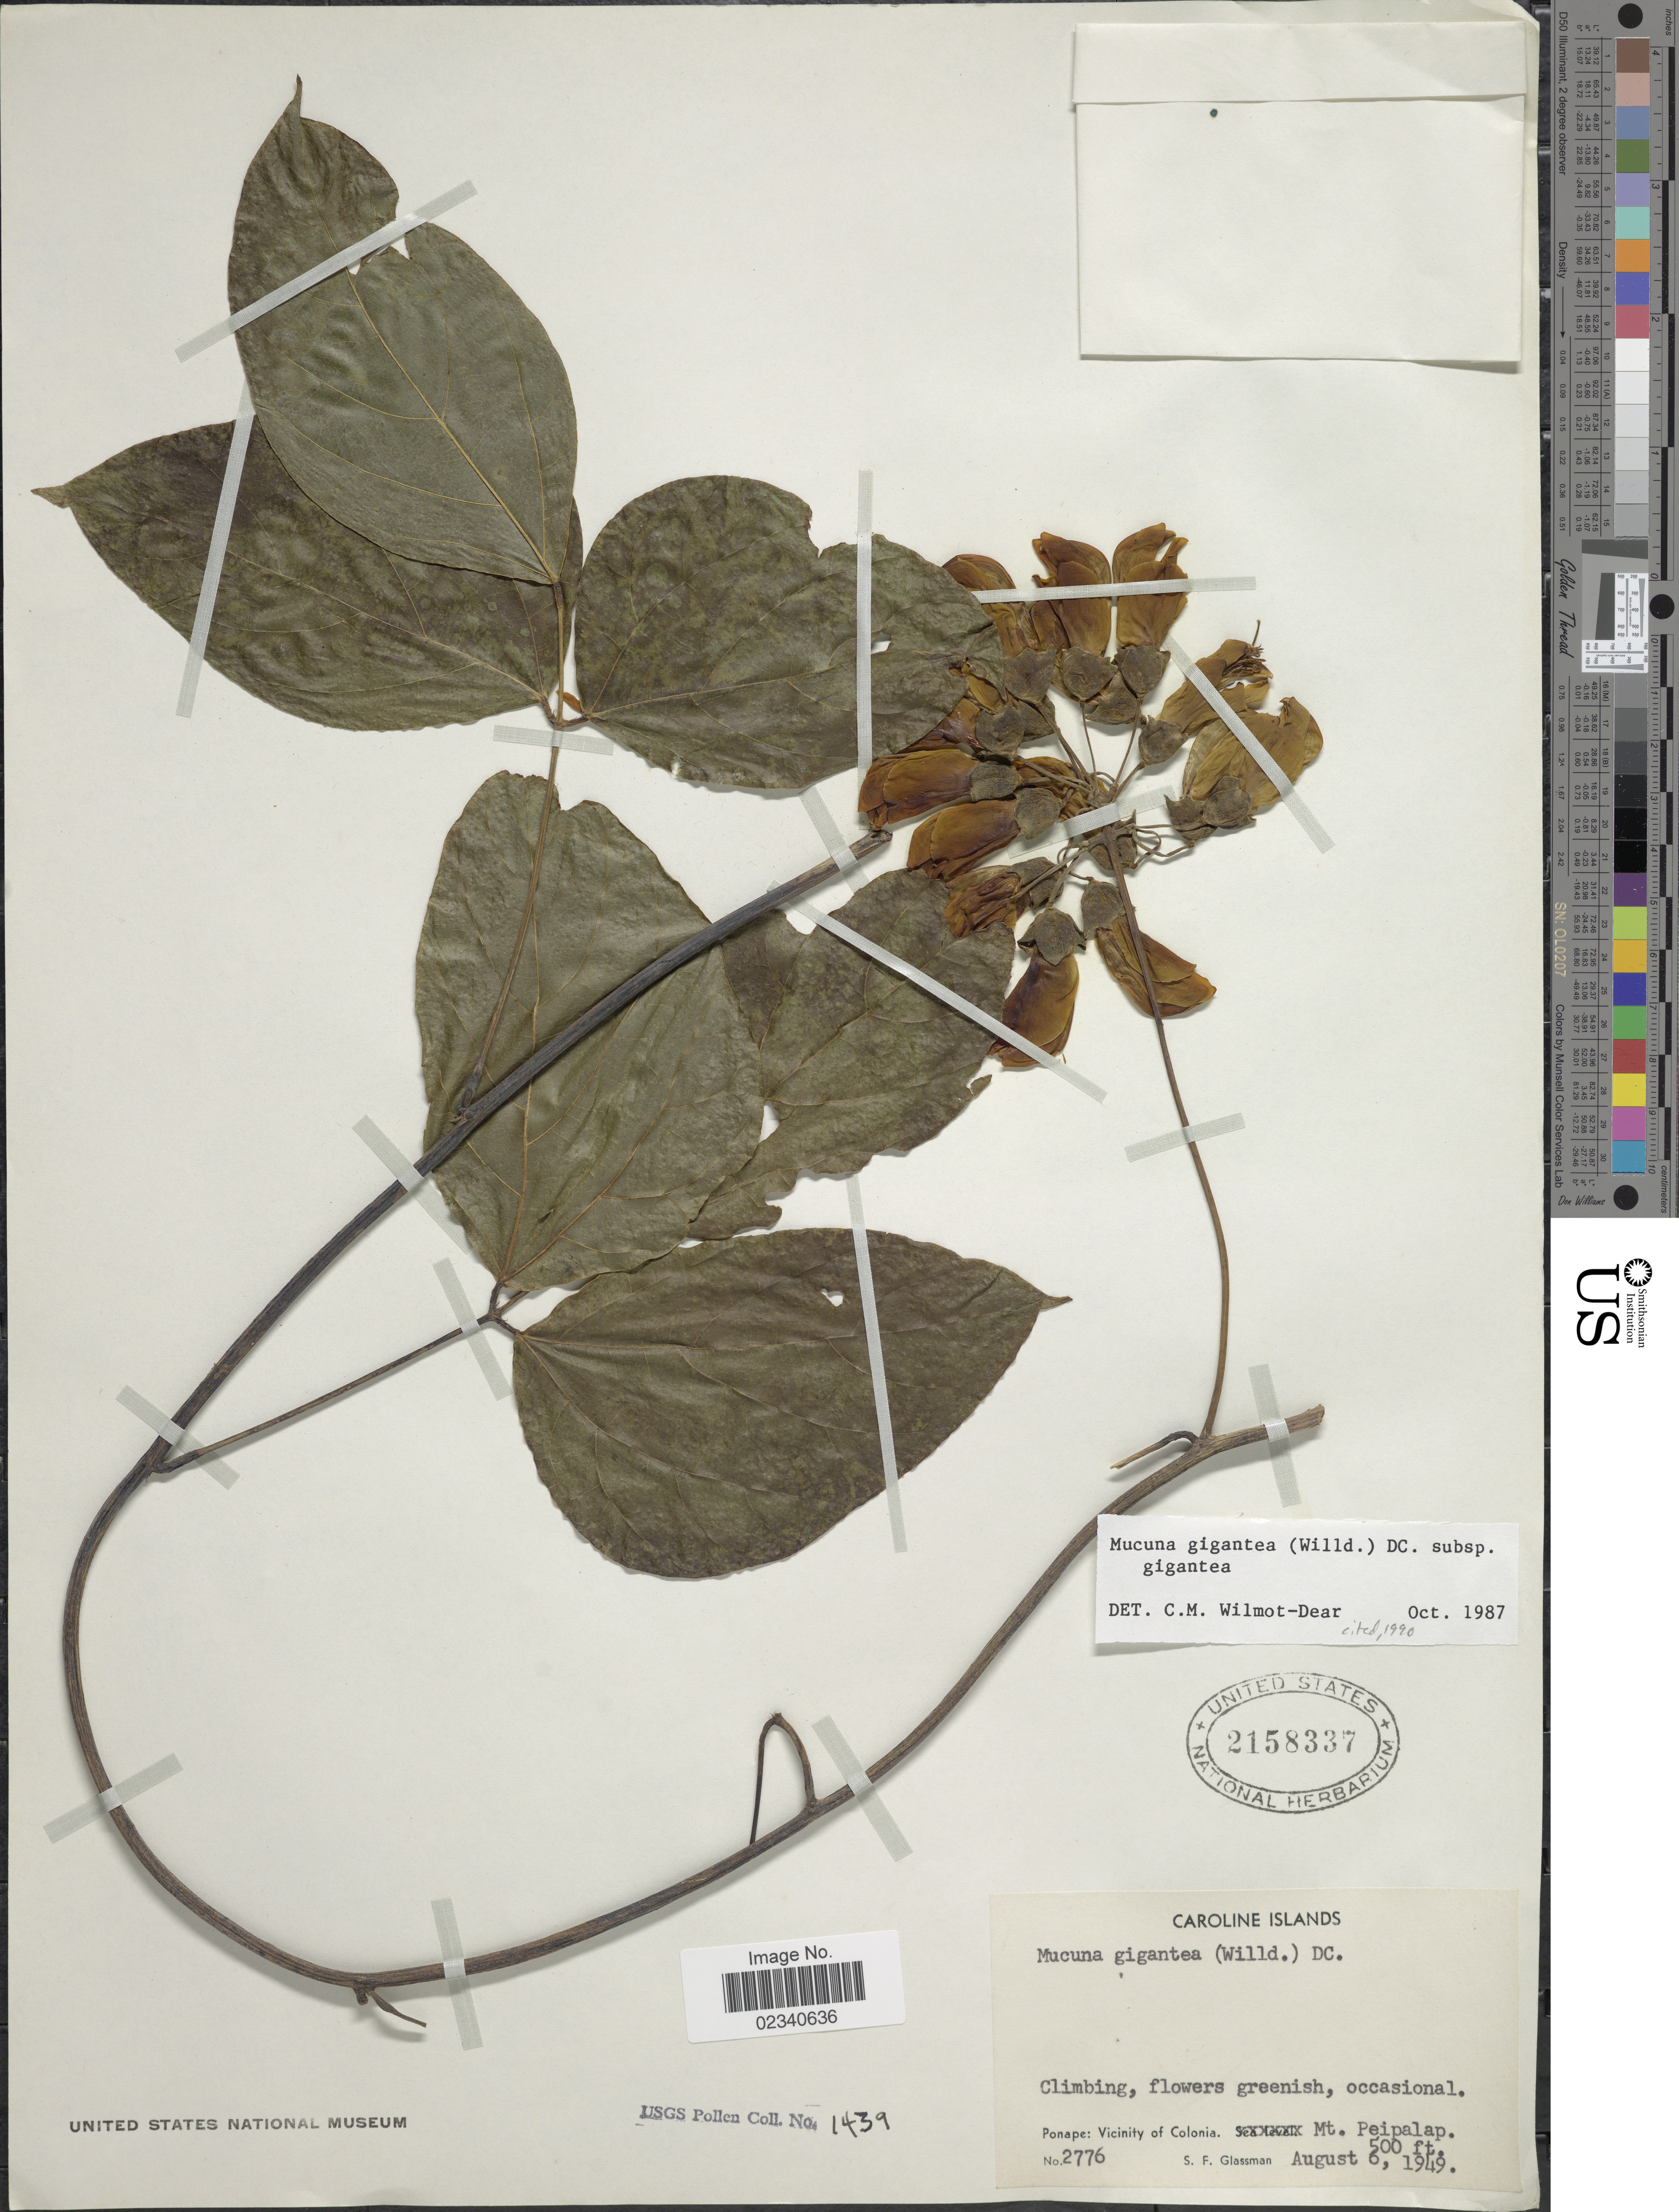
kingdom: Plantae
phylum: Tracheophyta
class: Magnoliopsida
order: Fabales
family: Fabaceae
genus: Mucuna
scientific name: Mucuna gigantea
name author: (Willd.) DC.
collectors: S. F. Glassman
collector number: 2776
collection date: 1949-08-06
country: Micronesia, Federated States of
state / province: Pohnpei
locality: Caroline Islands. Ponape: Vicinity of Colonia. Mt. Peipalap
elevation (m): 152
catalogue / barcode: US 2158337